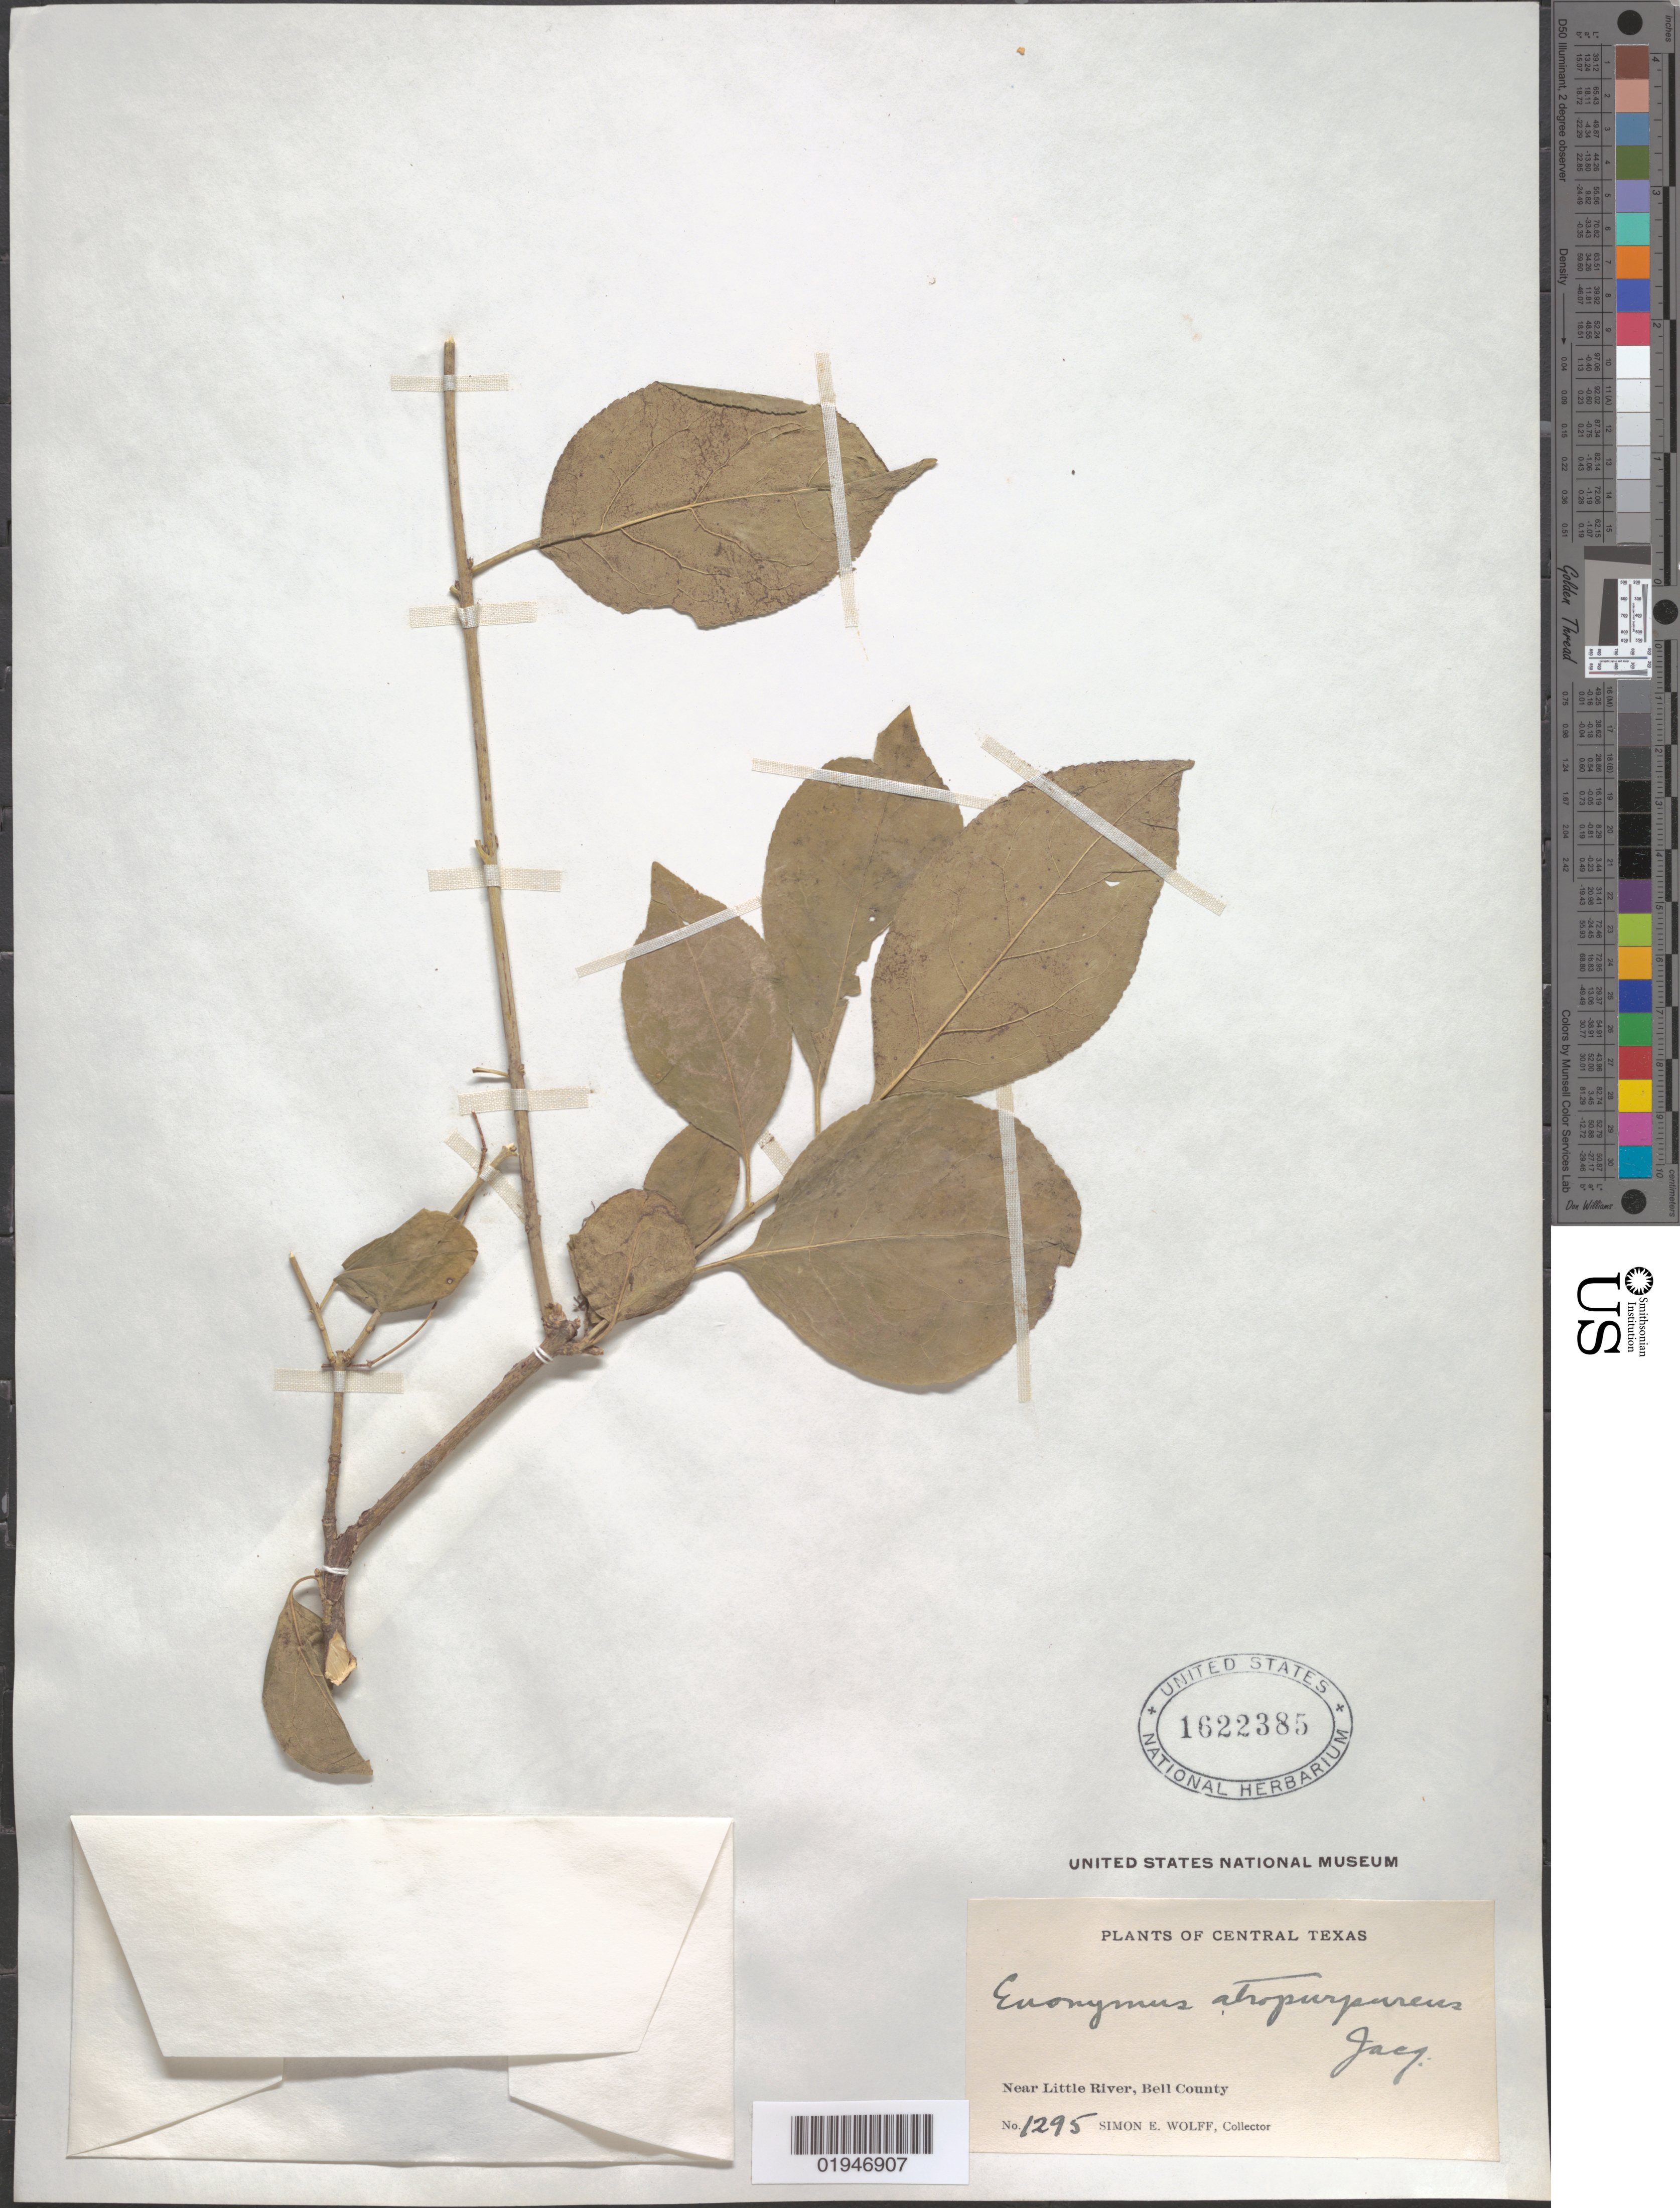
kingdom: Plantae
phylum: Tracheophyta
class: Magnoliopsida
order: Celastrales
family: Celastraceae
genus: Euonymus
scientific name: Euonymus atropurpureus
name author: Jacq.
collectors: S. E. Wolff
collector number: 1295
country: United States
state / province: Texas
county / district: Bell County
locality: Little River, near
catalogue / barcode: US 1622385